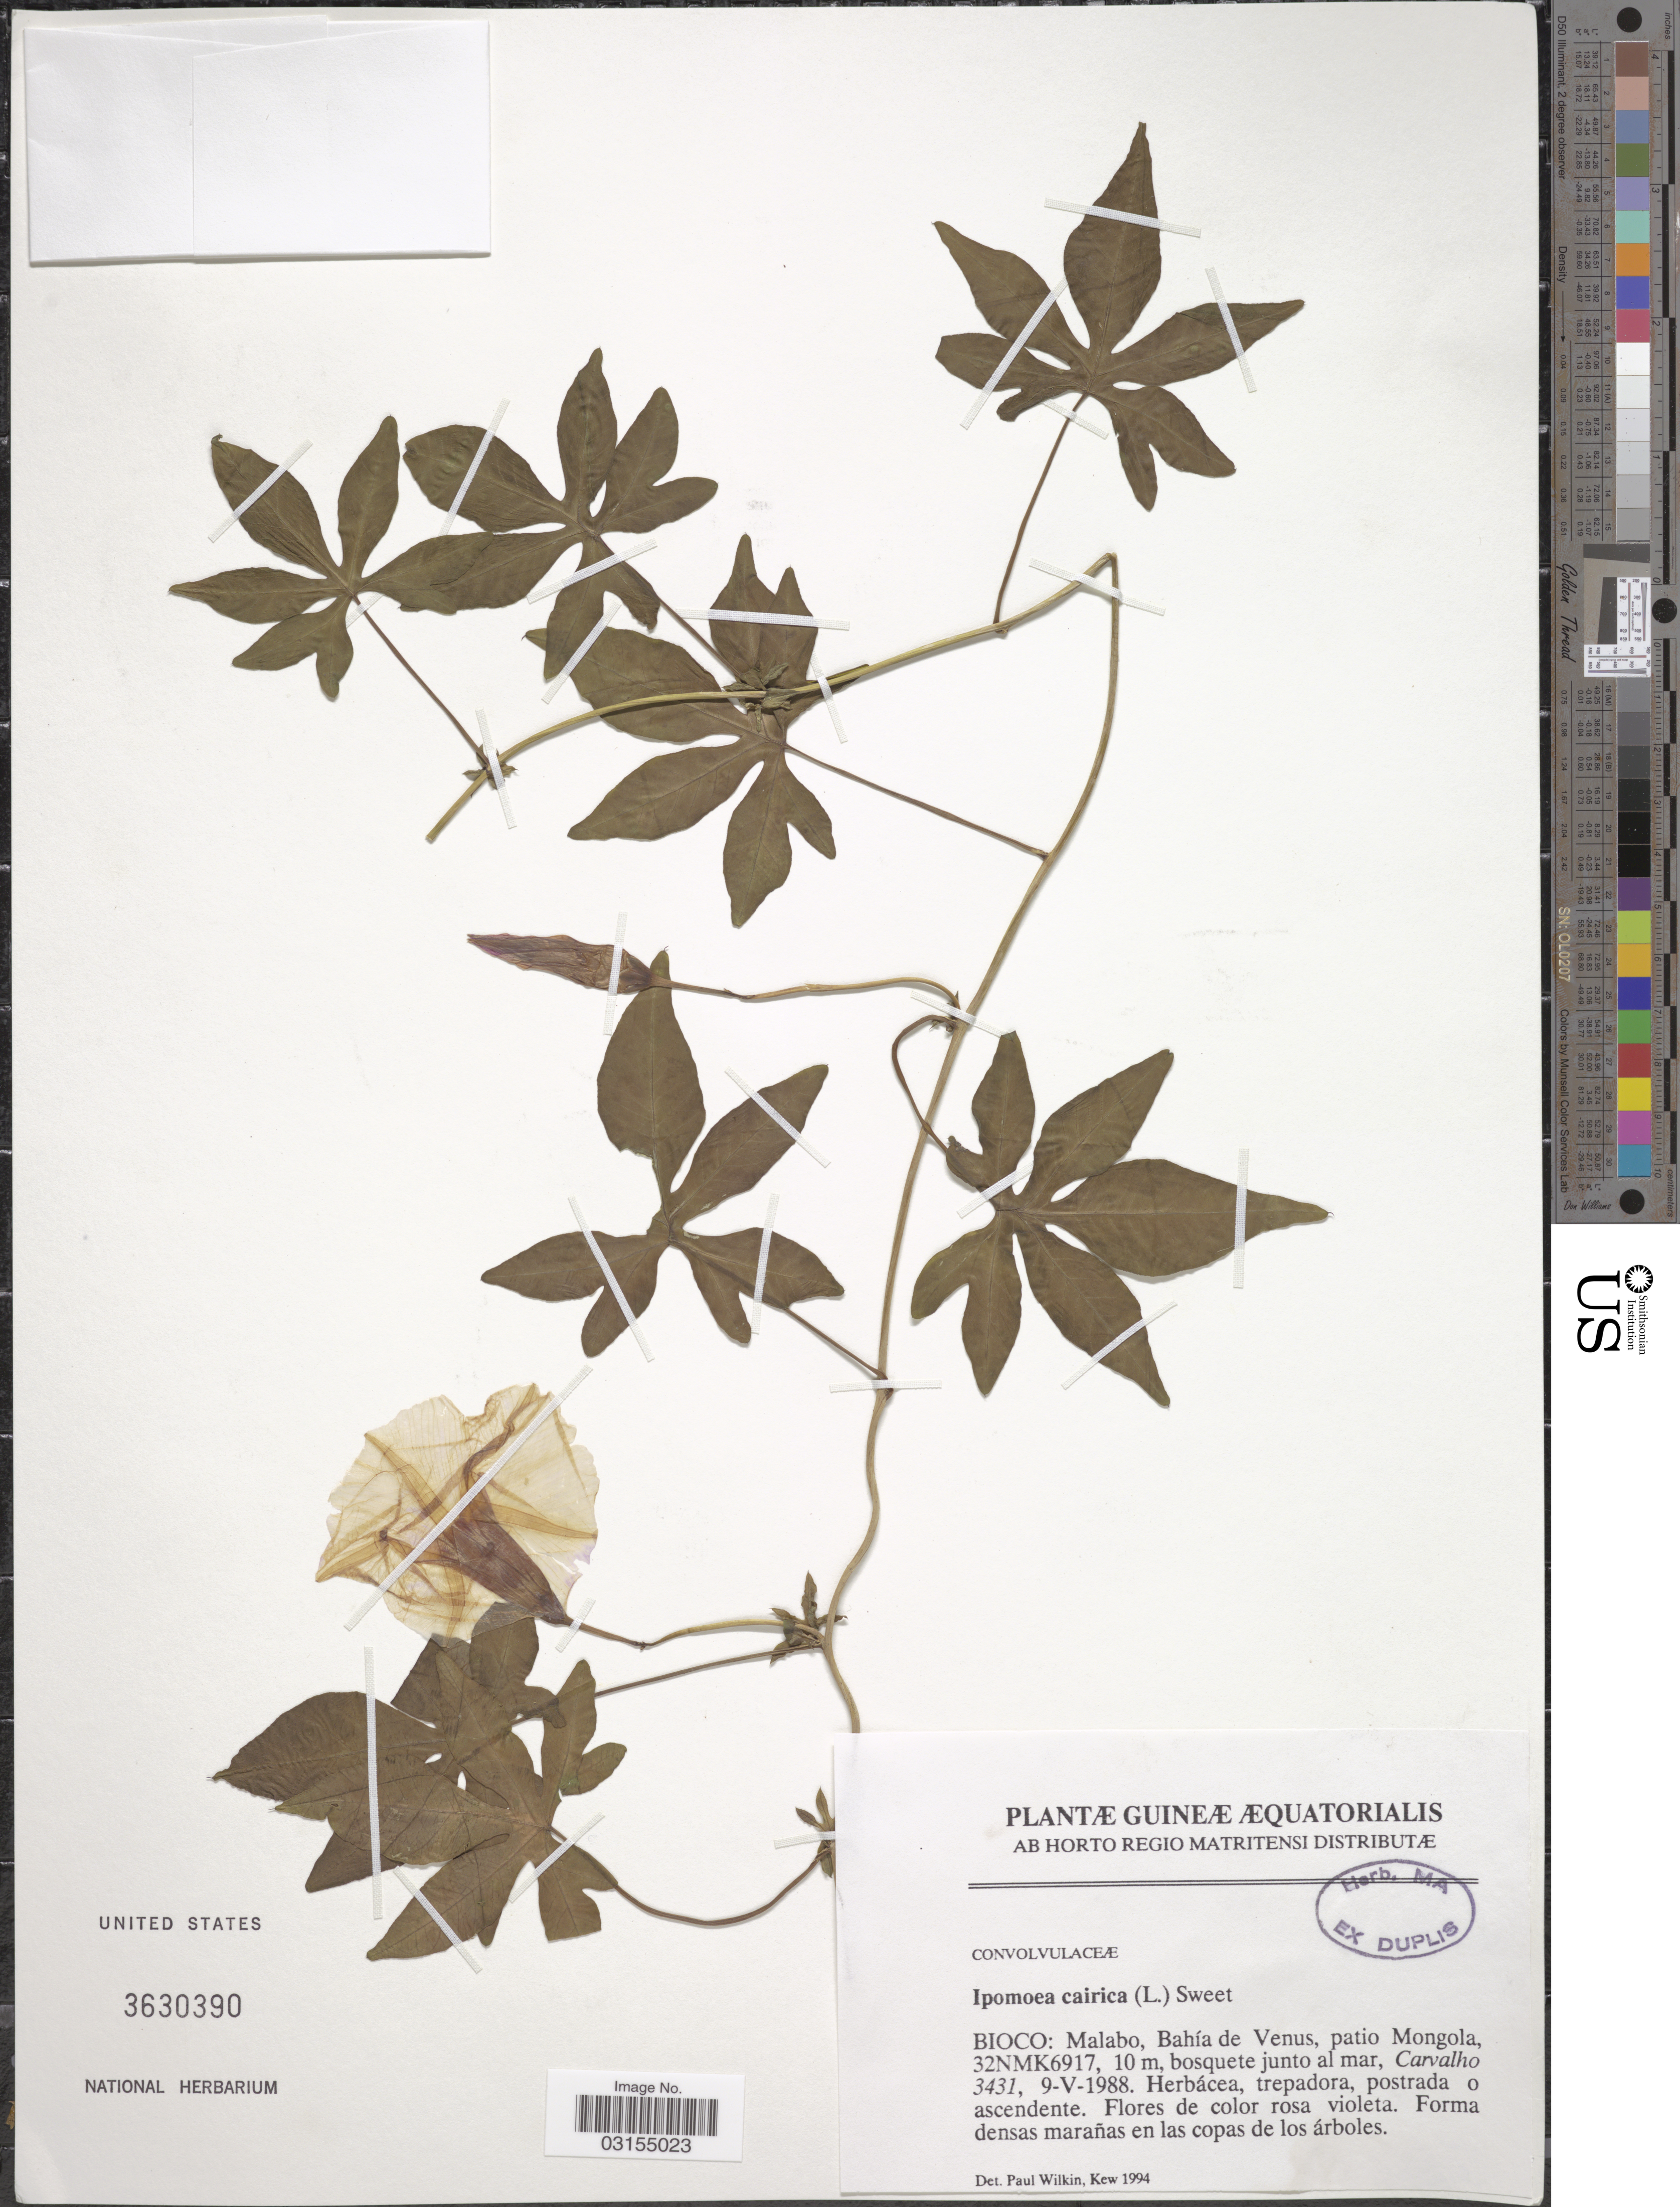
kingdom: Plantae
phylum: Tracheophyta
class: Magnoliopsida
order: Solanales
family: Convolvulaceae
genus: Ipomoea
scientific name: Ipomoea cairica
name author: (L.) Sweet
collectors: Carvalho, --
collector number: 3431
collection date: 1988-05-09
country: Equatorial Guinea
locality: Guineæ Æquatorialis. Bioco: Malabo, Bahía de Venus, patio Mongola, 32 NMK6917.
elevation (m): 10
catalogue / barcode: US 3630390